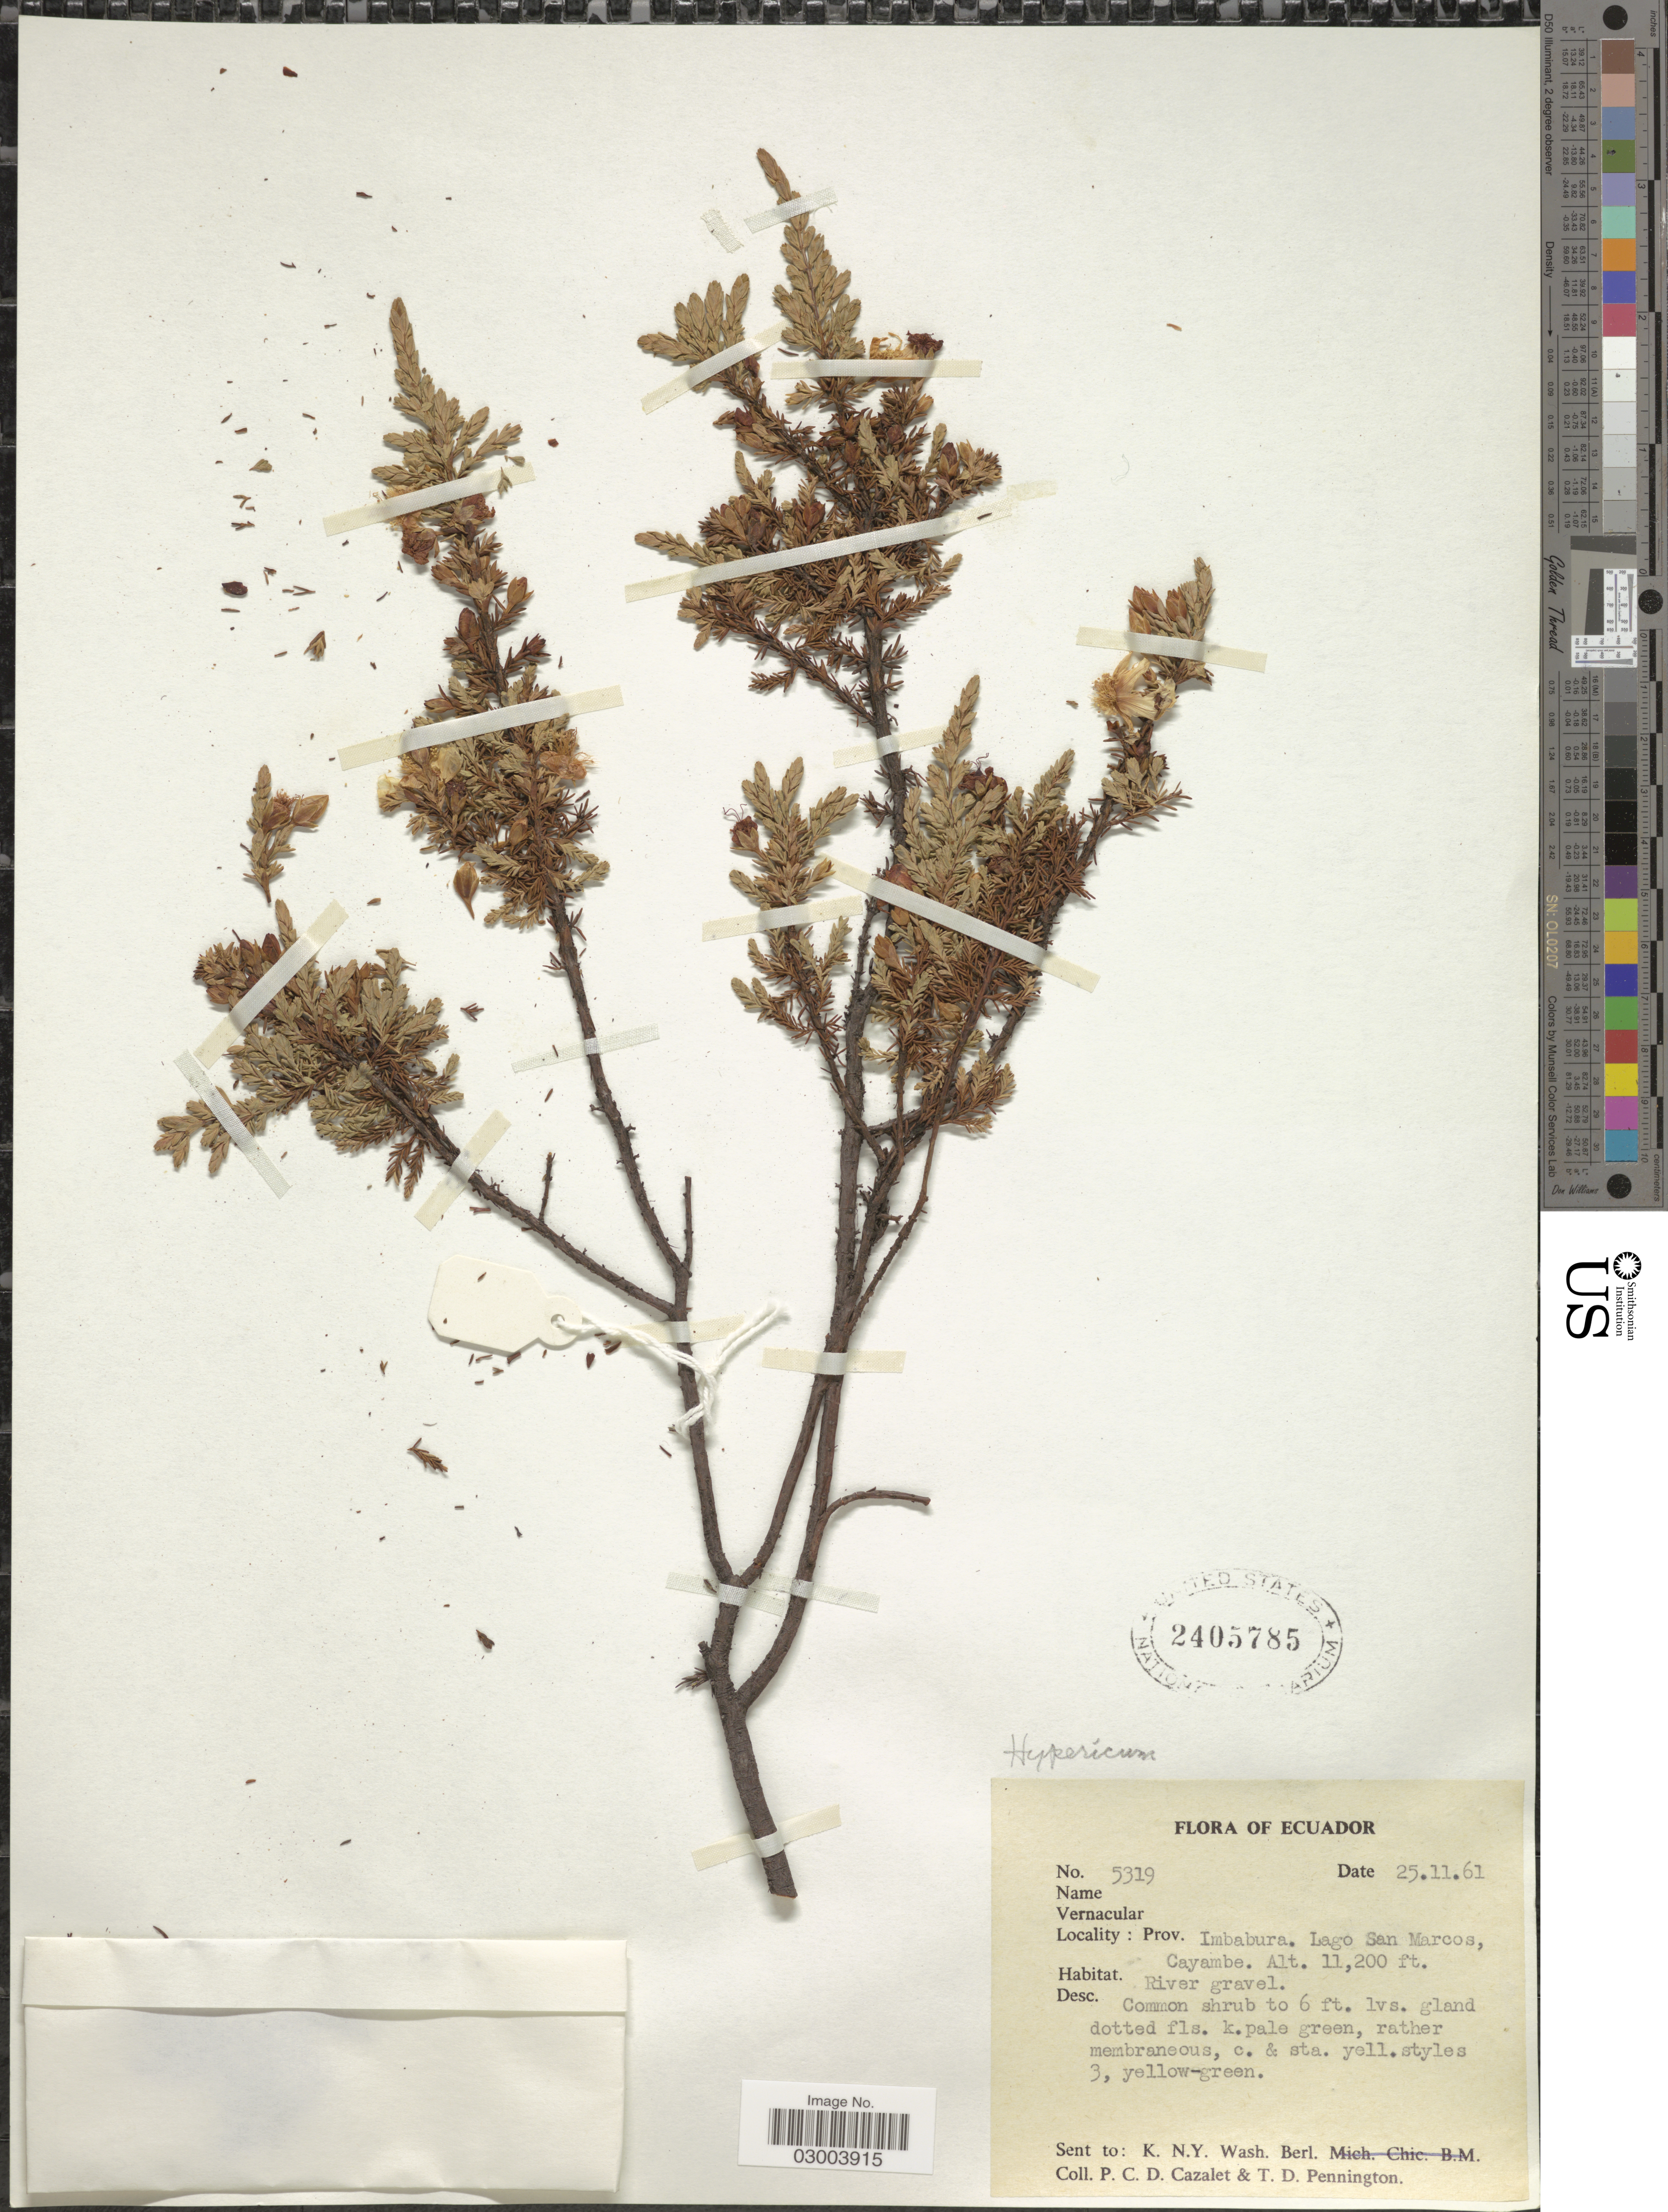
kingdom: Plantae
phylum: Tracheophyta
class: Magnoliopsida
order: Malpighiales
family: Hypericaceae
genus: Hypericum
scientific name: Hypericum laricifolium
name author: Juss.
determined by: Strong, M. T., (US), Smithsonian Institution - National Museum of Natural History (UNITED STATES)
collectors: P. C. D. Cazalet & T. D. Pennington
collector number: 5319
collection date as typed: Transcribed d/m/y: 25/11/61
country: Ecuador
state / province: Imbabura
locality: Lago San Marcos, Cayambe.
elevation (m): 3414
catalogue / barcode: US 2405785